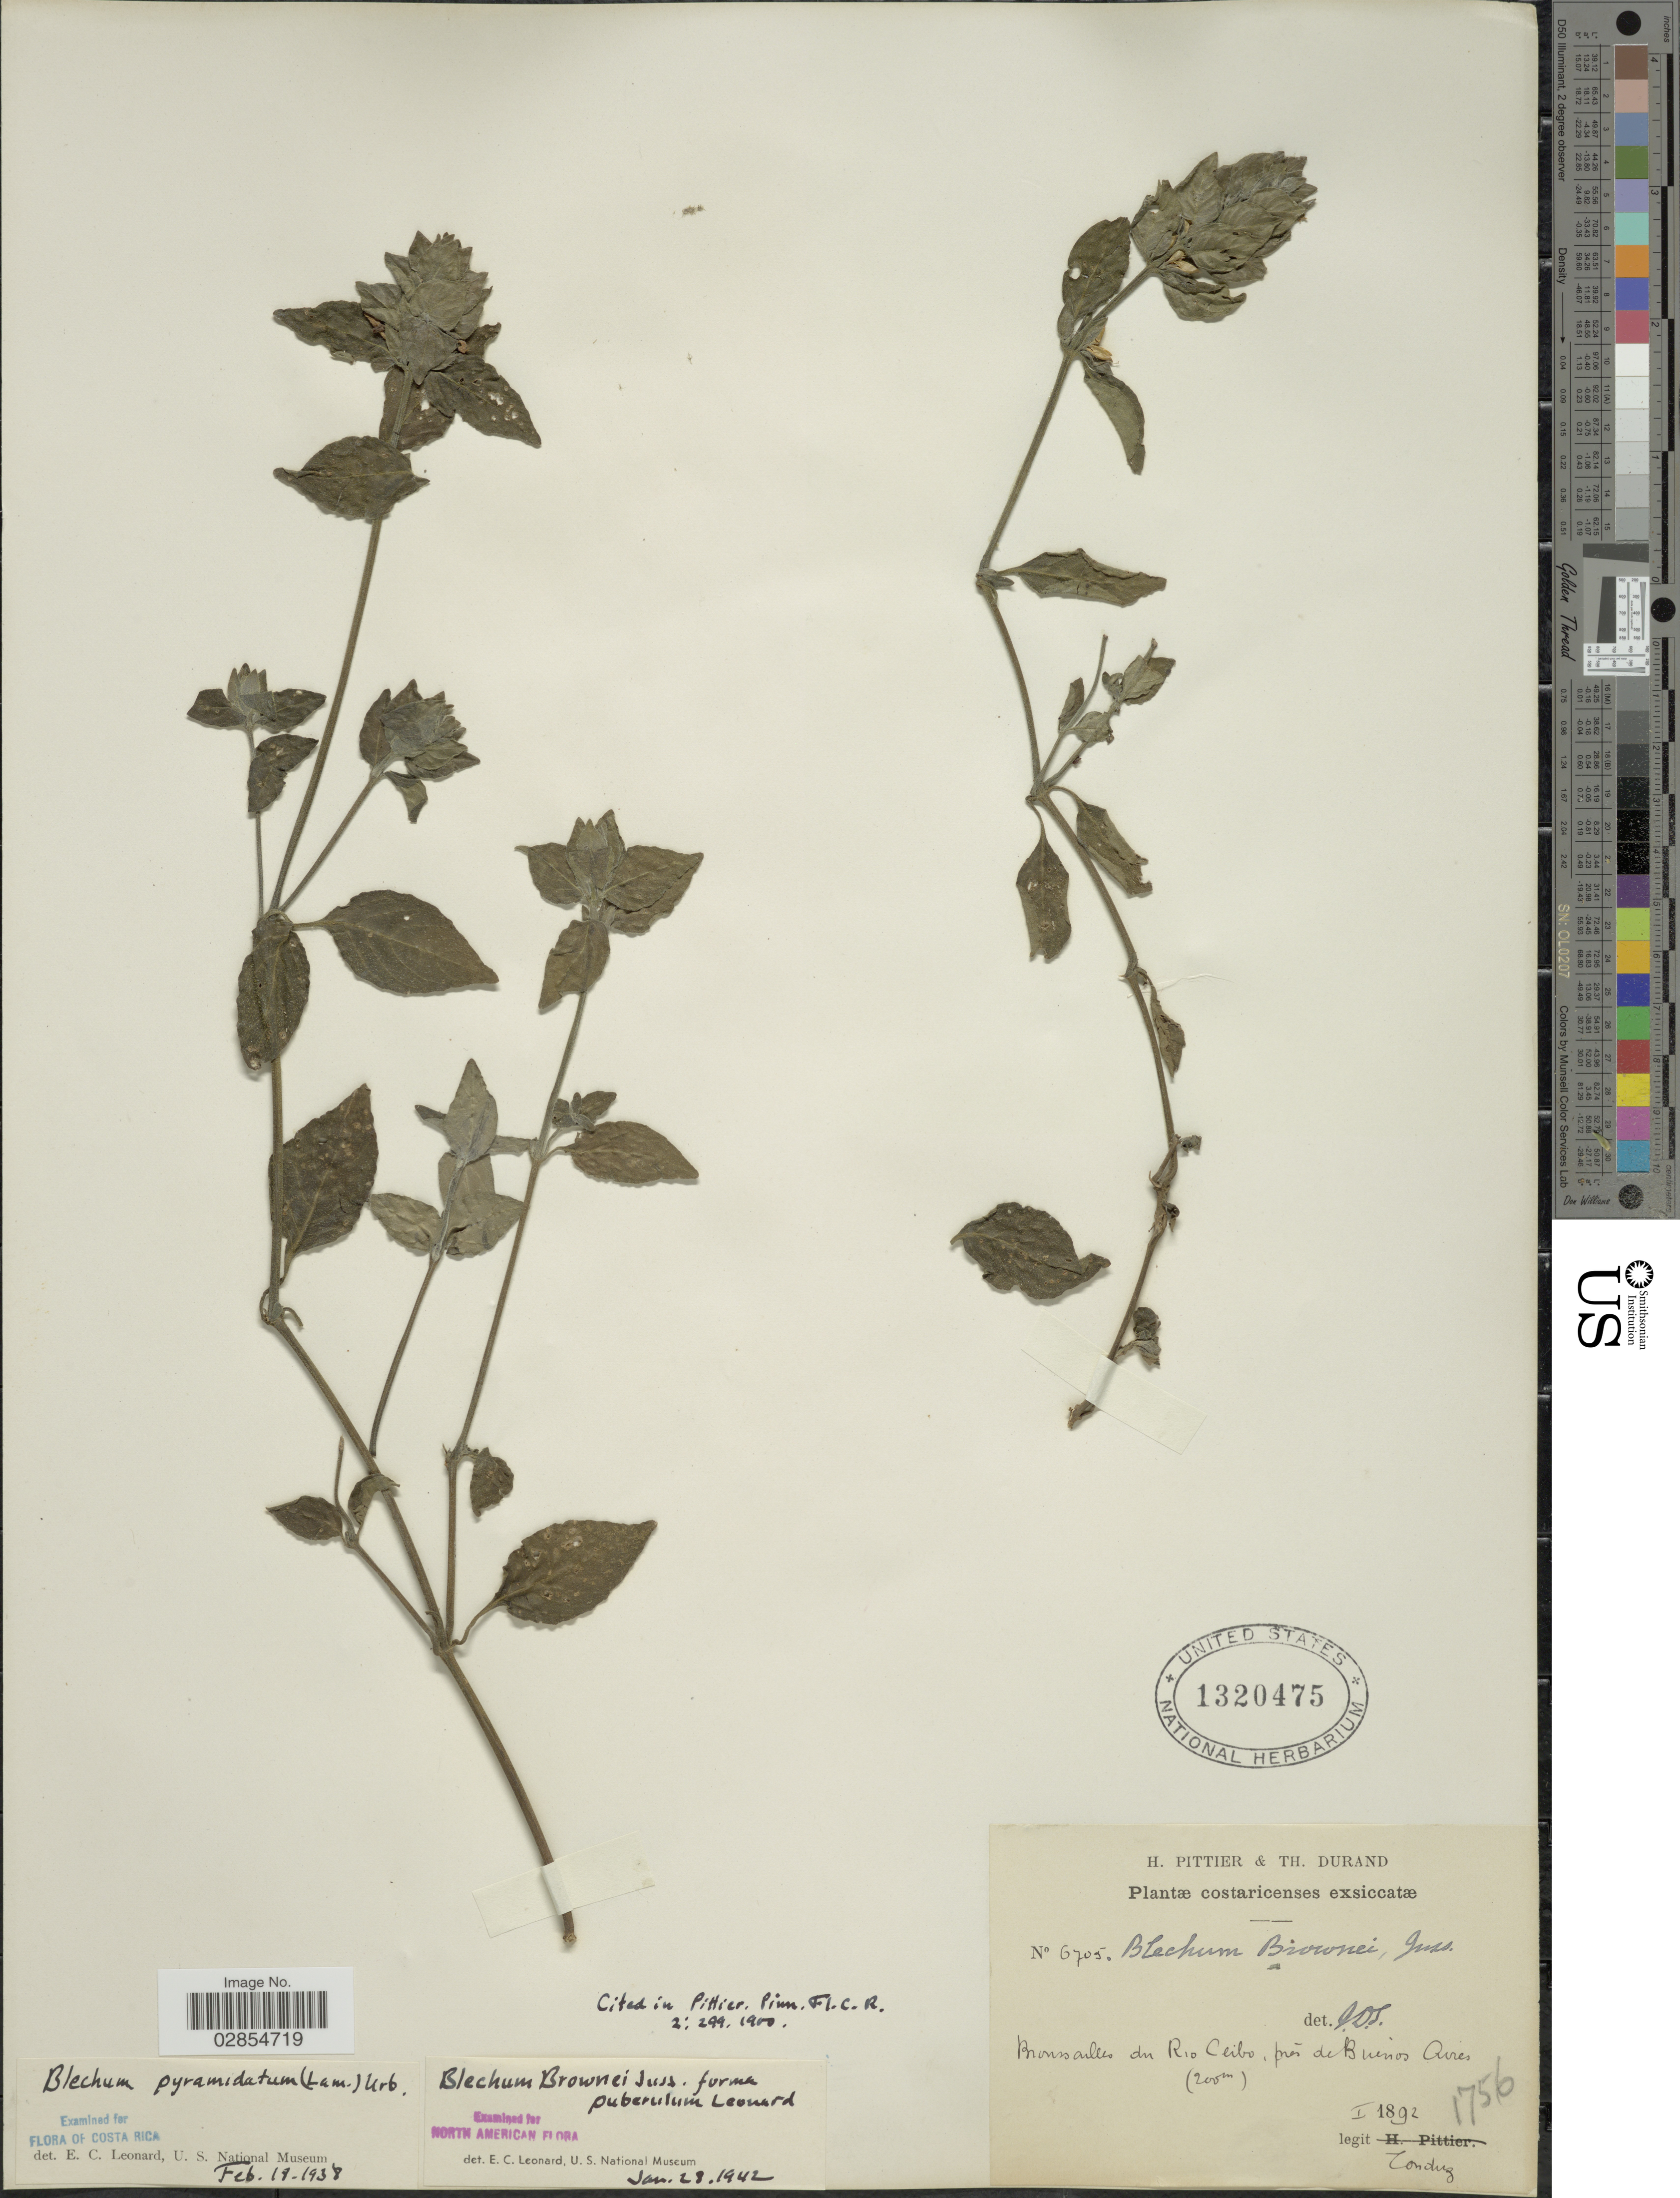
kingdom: Plantae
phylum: Tracheophyta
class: Magnoliopsida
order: Lamiales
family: Acanthaceae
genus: Blechum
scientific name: Blechum pyramidatum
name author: (Lam.) Urb.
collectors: Tonduz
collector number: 6705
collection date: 1892-01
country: Costa Rica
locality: Brounsailles du Rio Ceibo, près de Buenos Aires.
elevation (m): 200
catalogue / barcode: US 1320475